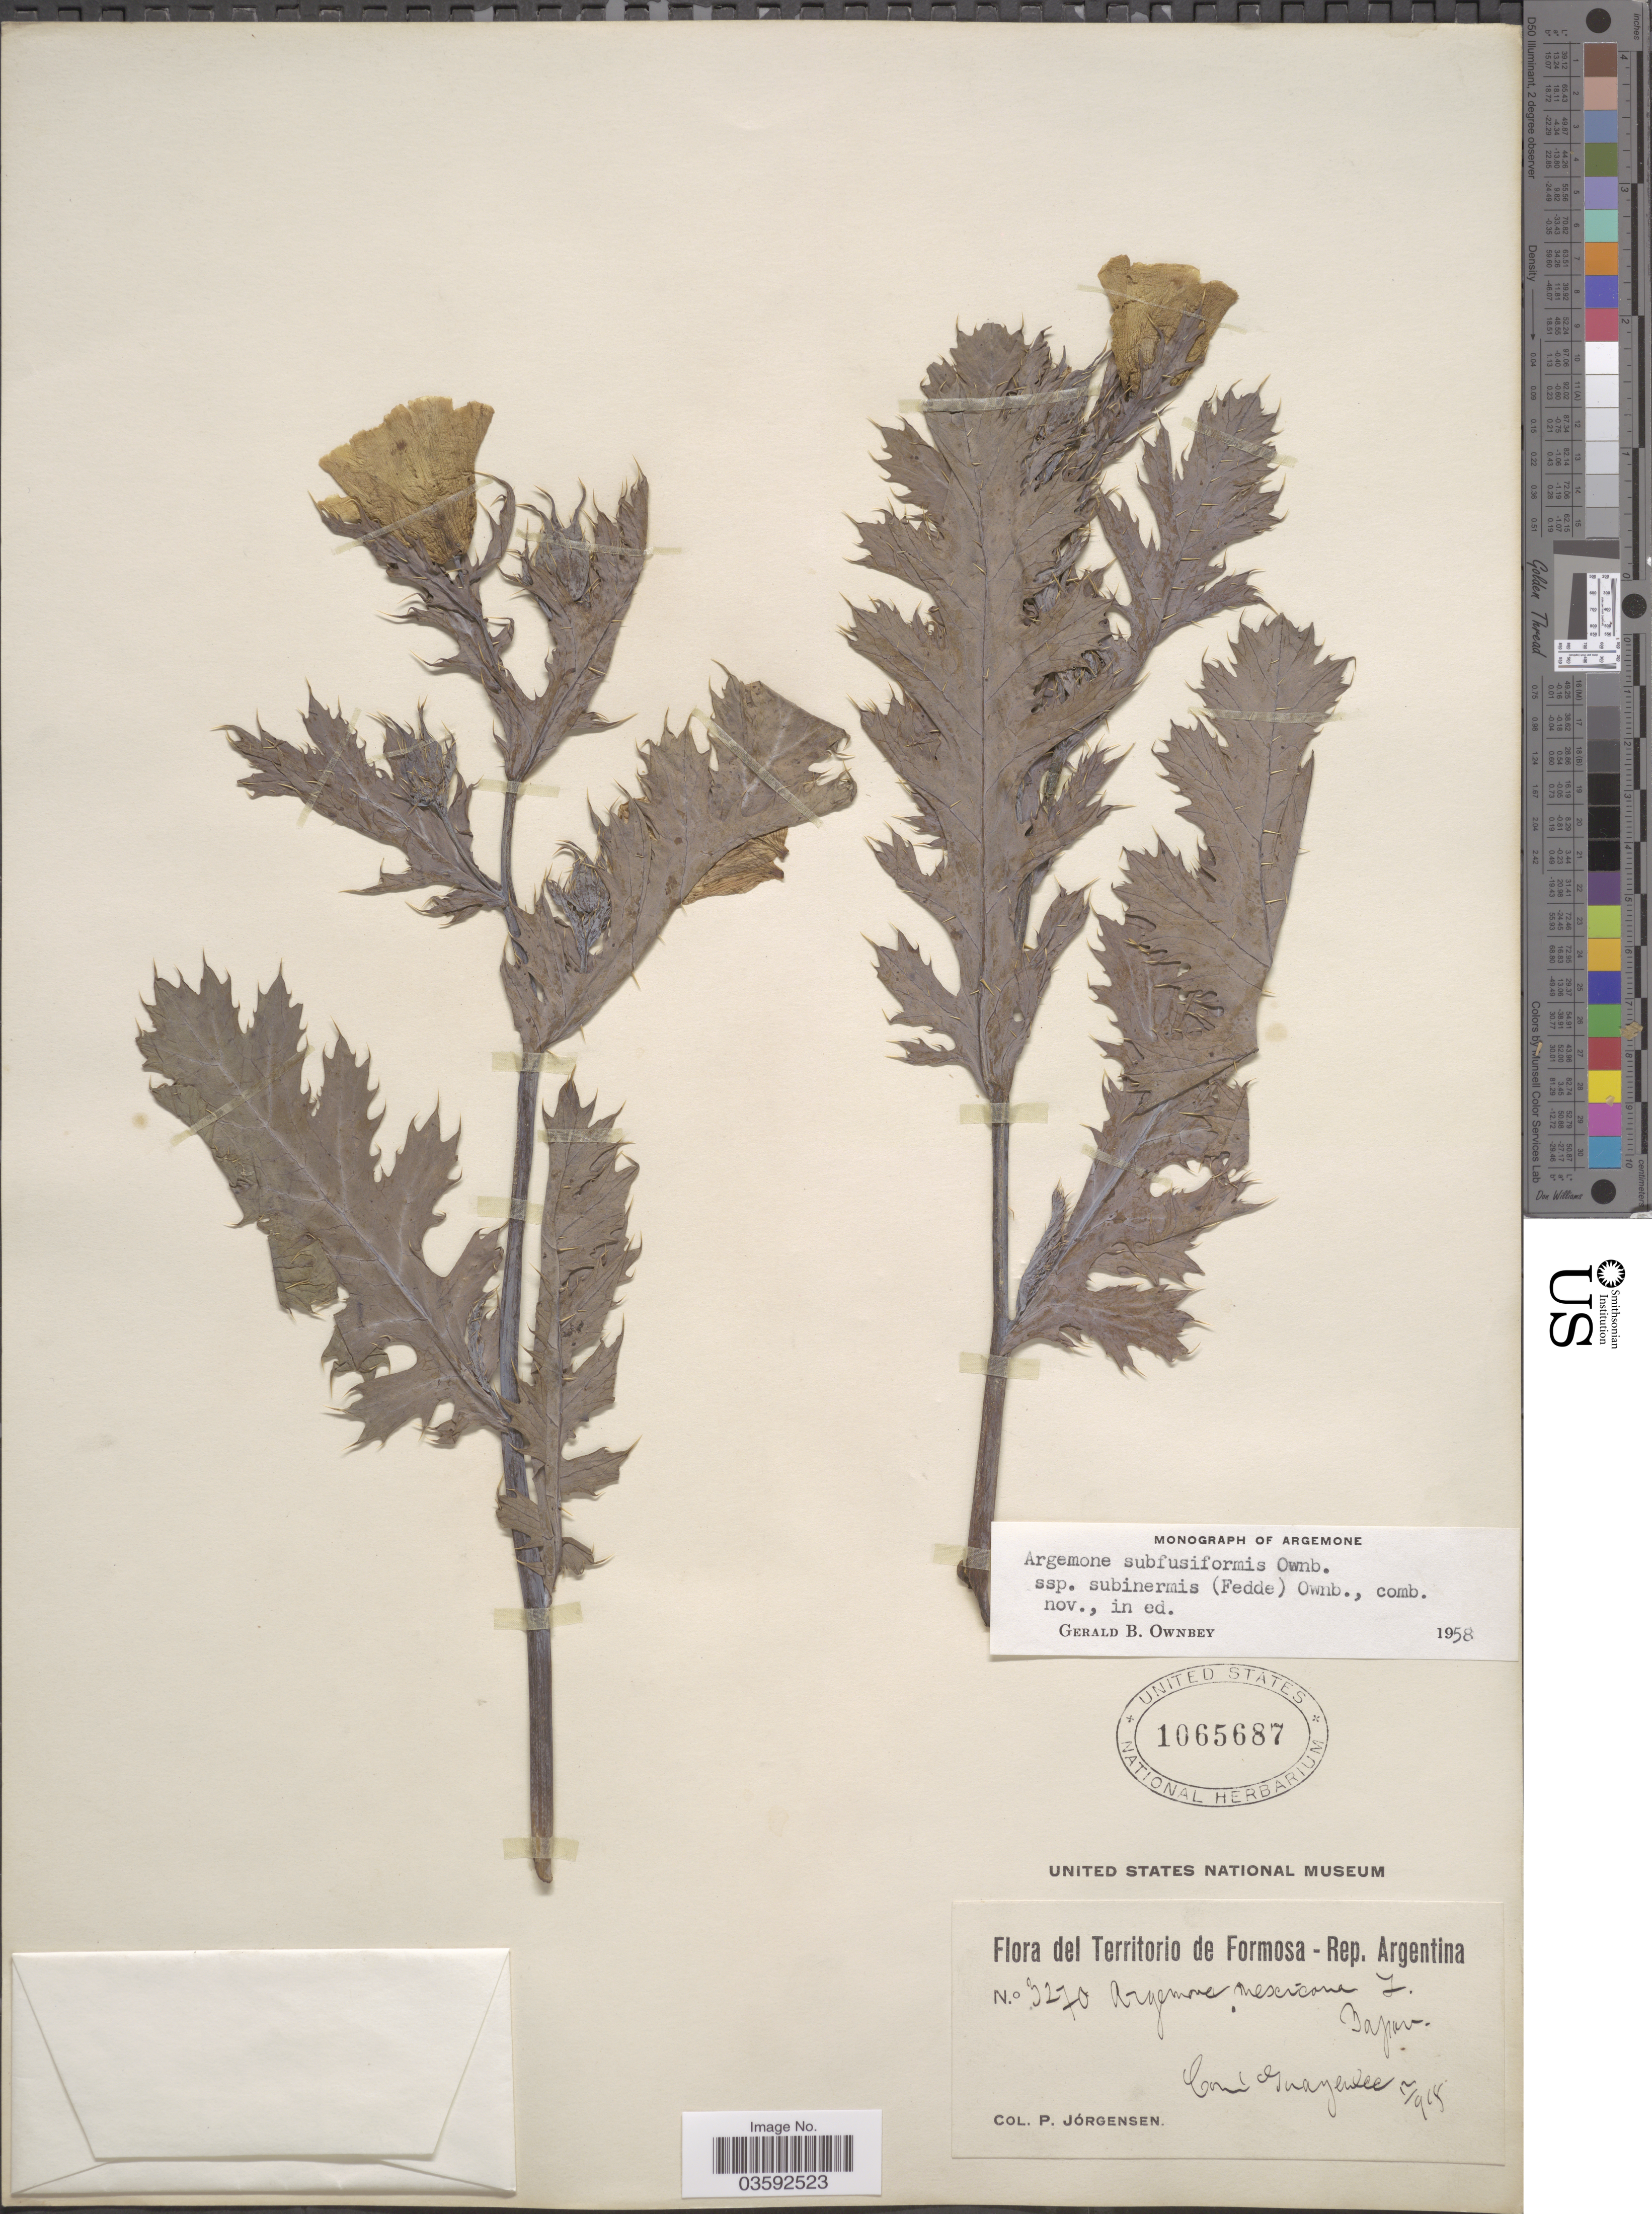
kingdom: Plantae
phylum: Tracheophyta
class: Magnoliopsida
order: Ranunculales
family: Papaveraceae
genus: Argemone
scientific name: Argemone subfusiformis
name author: G.B. Ownbey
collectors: P. Jörgensen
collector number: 3270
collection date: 1918-12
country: Argentina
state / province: Formosa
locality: Común Guaycolec.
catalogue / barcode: US 1065687